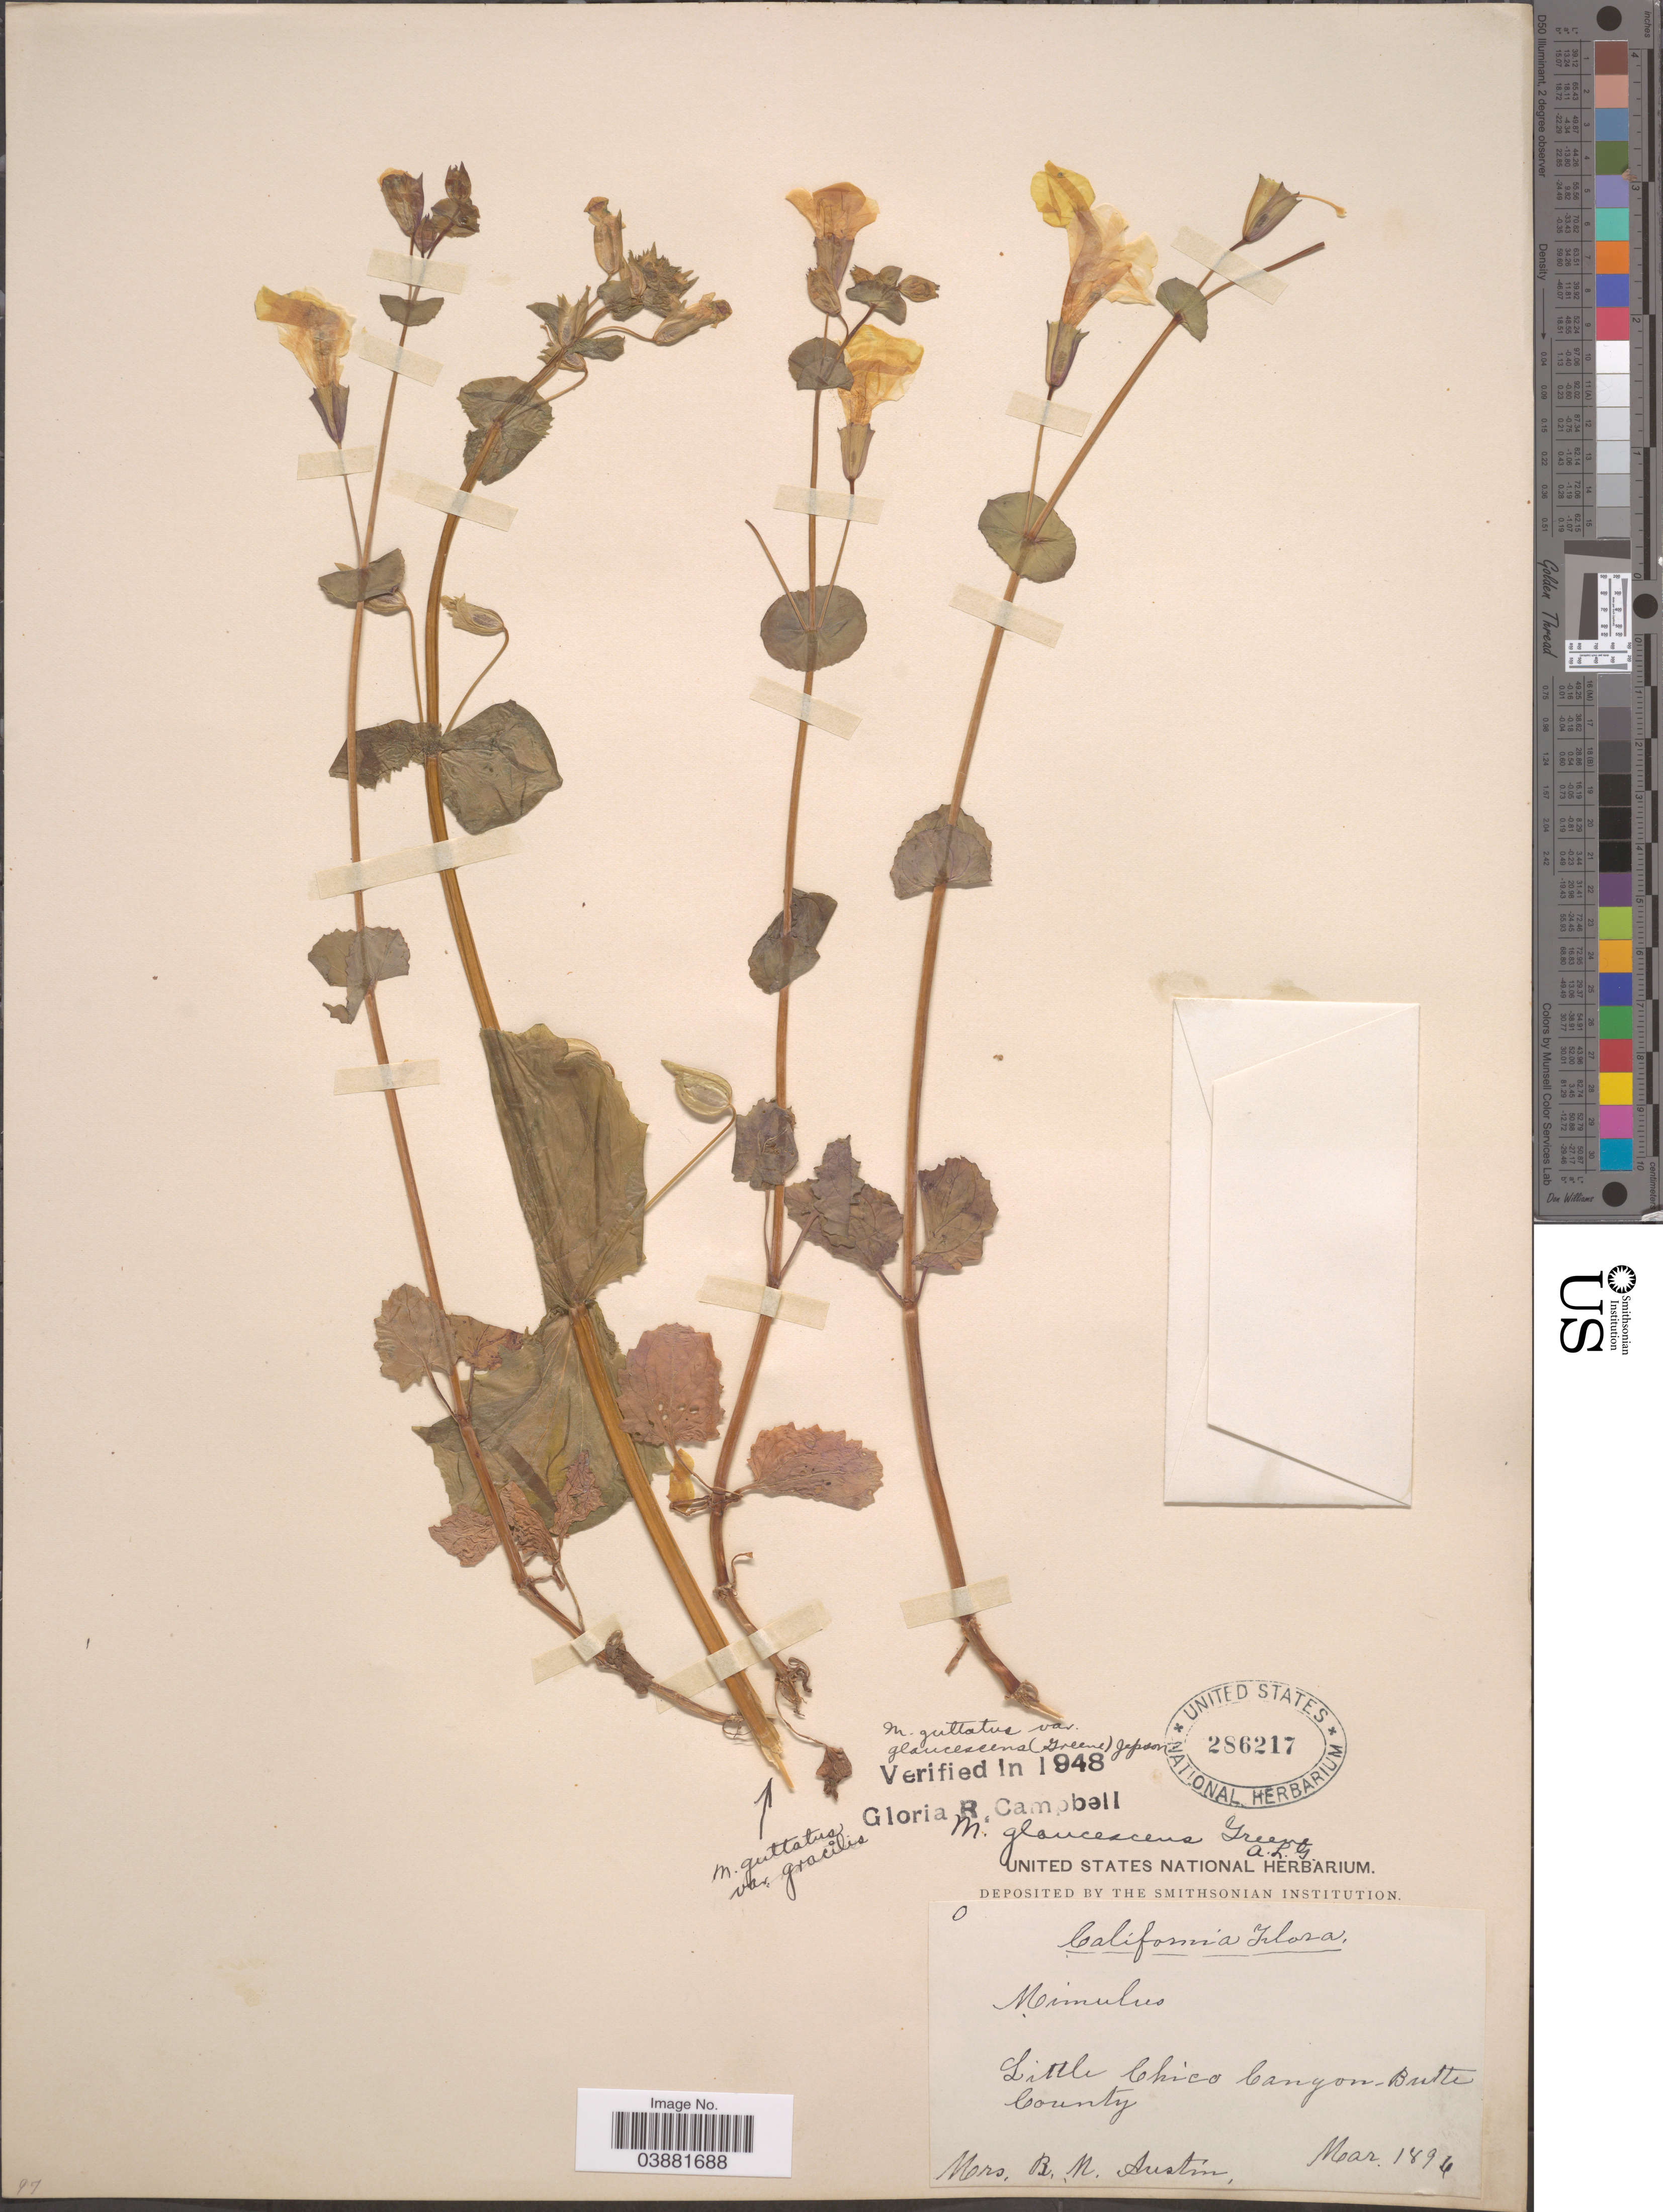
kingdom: Plantae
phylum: Tracheophyta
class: Magnoliopsida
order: Lamiales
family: Phrymaceae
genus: Mimulus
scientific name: Mimulus guttatus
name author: DC.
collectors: R. Austin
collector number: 0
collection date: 1896-03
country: United States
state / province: California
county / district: Butte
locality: Little Chico Canyon, Butte County.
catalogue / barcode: US 286217